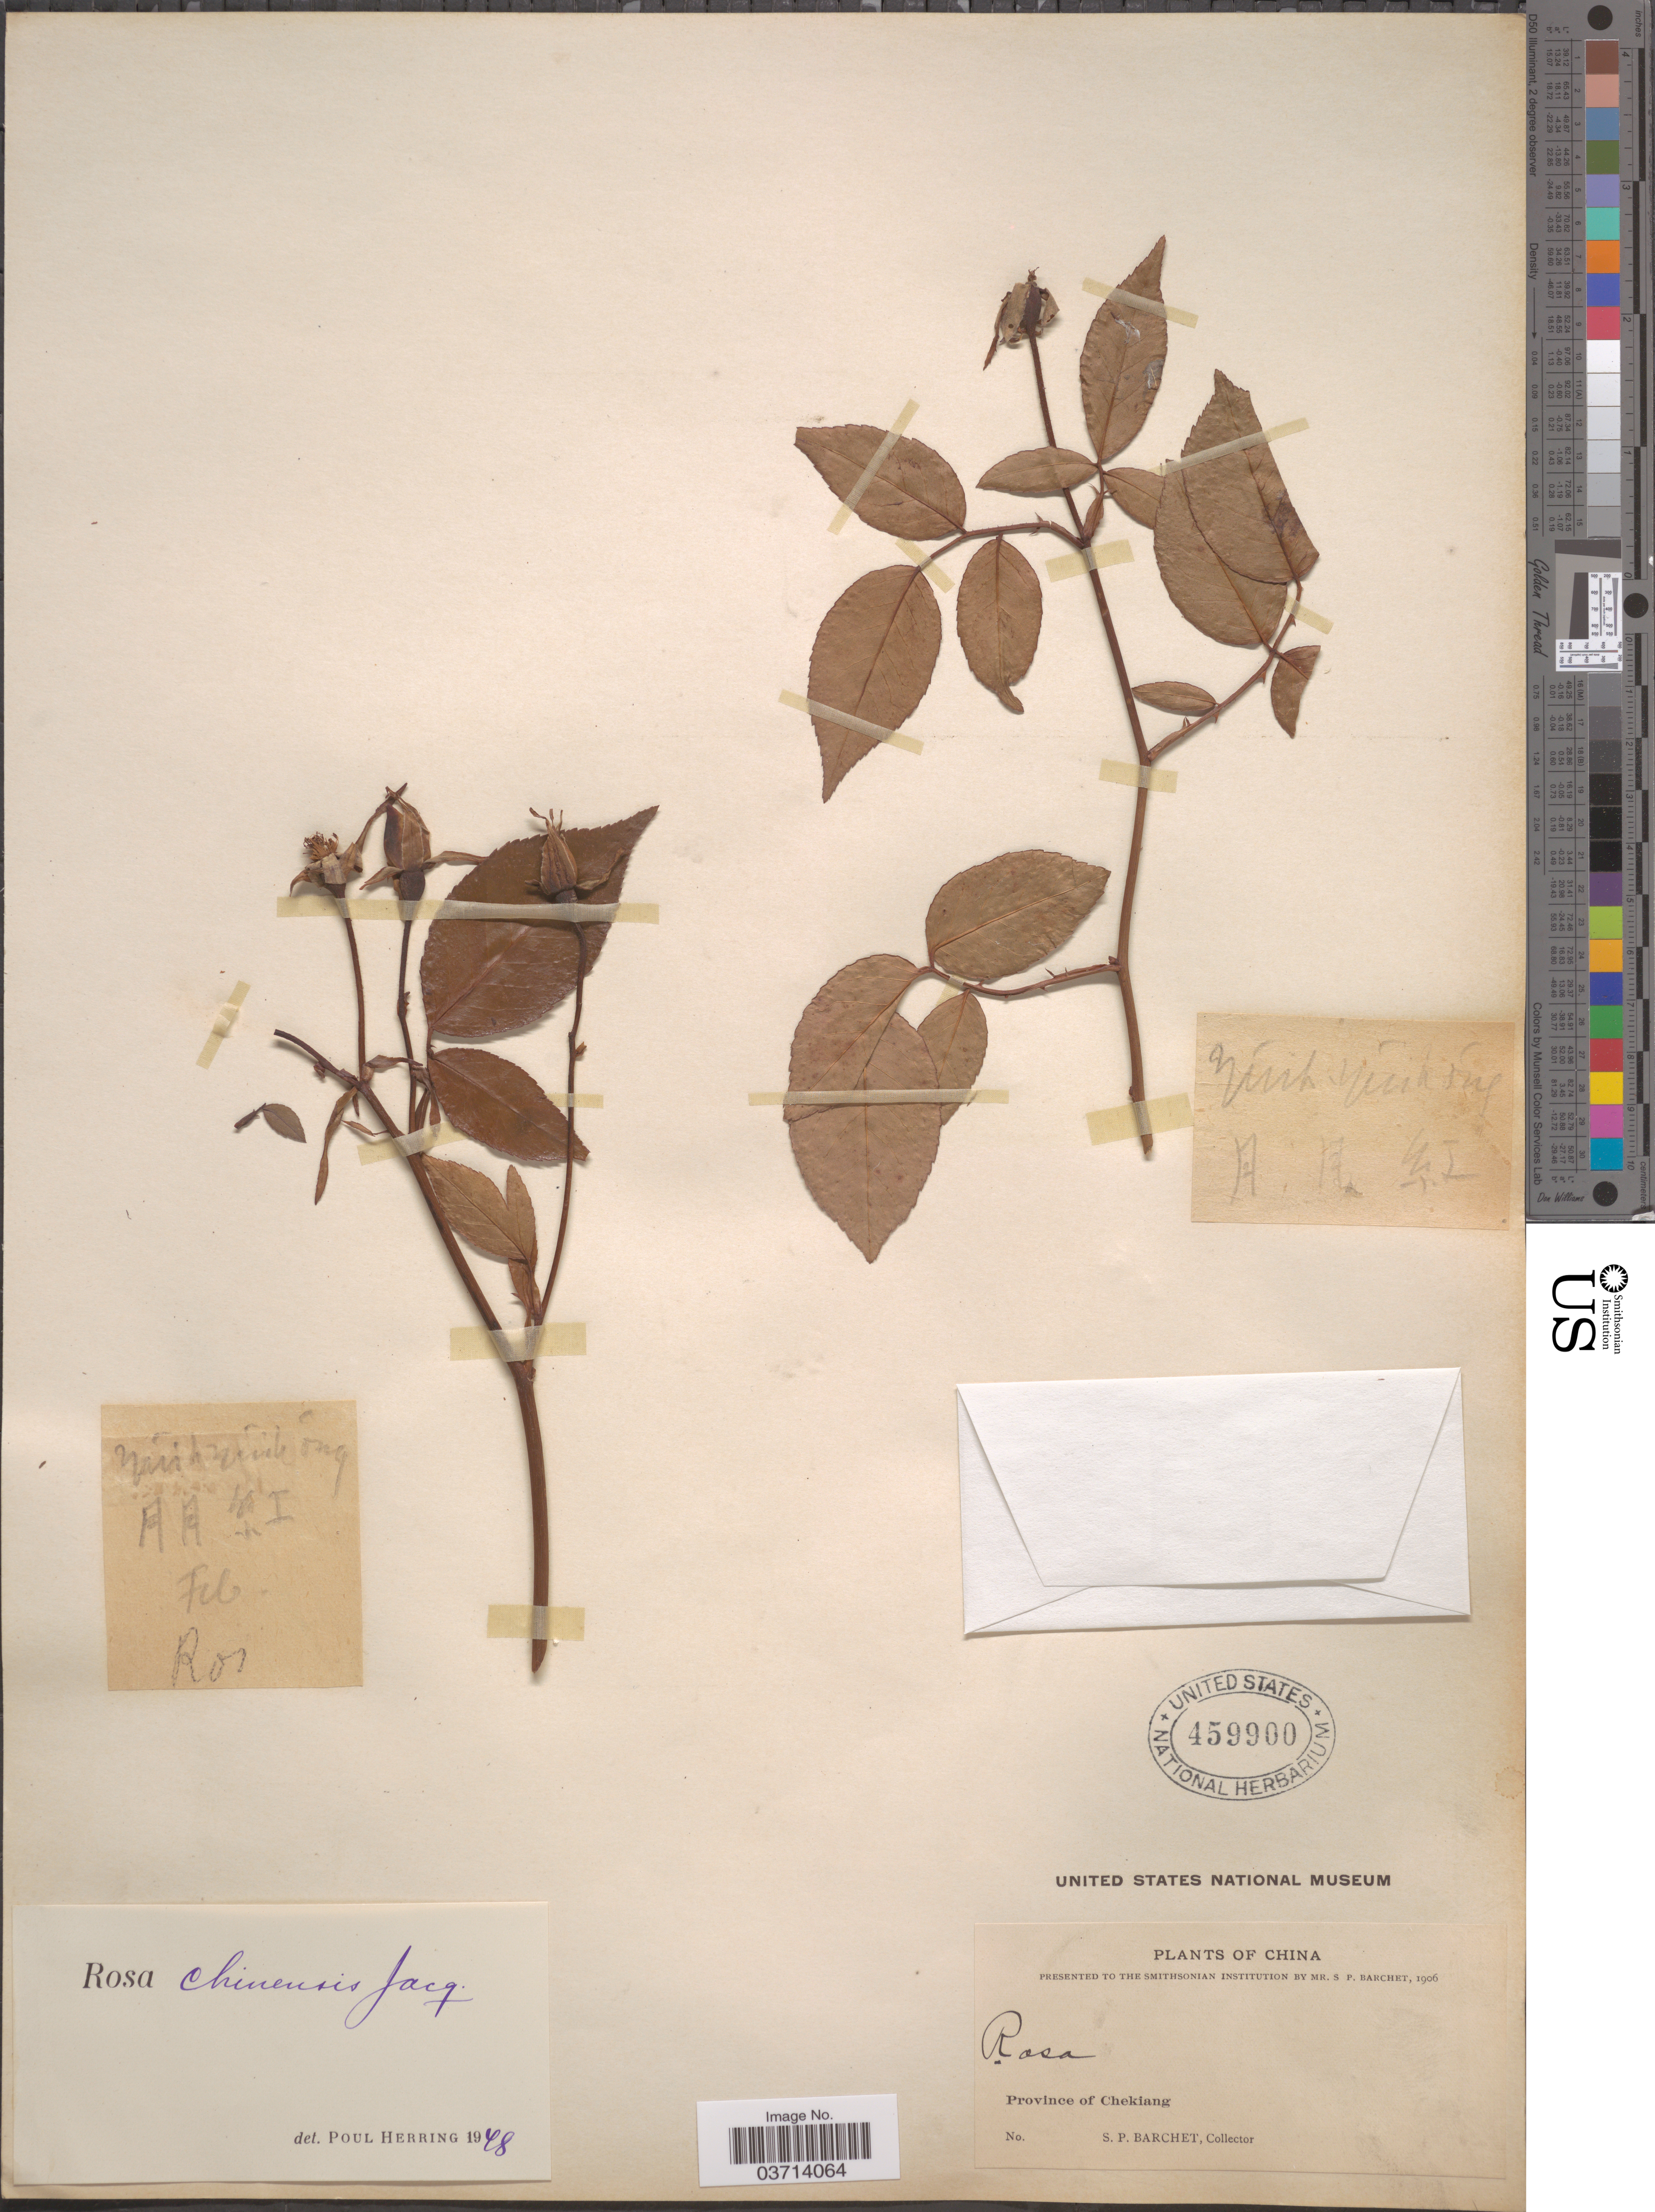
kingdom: Plantae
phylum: Tracheophyta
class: Magnoliopsida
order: Rosales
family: Rosaceae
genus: Rosa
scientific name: Rosa chinensis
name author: Jacq.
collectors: S. P. Barchet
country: China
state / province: Zhejiang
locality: Province of Chekiang. [illegible text]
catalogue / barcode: US 459900